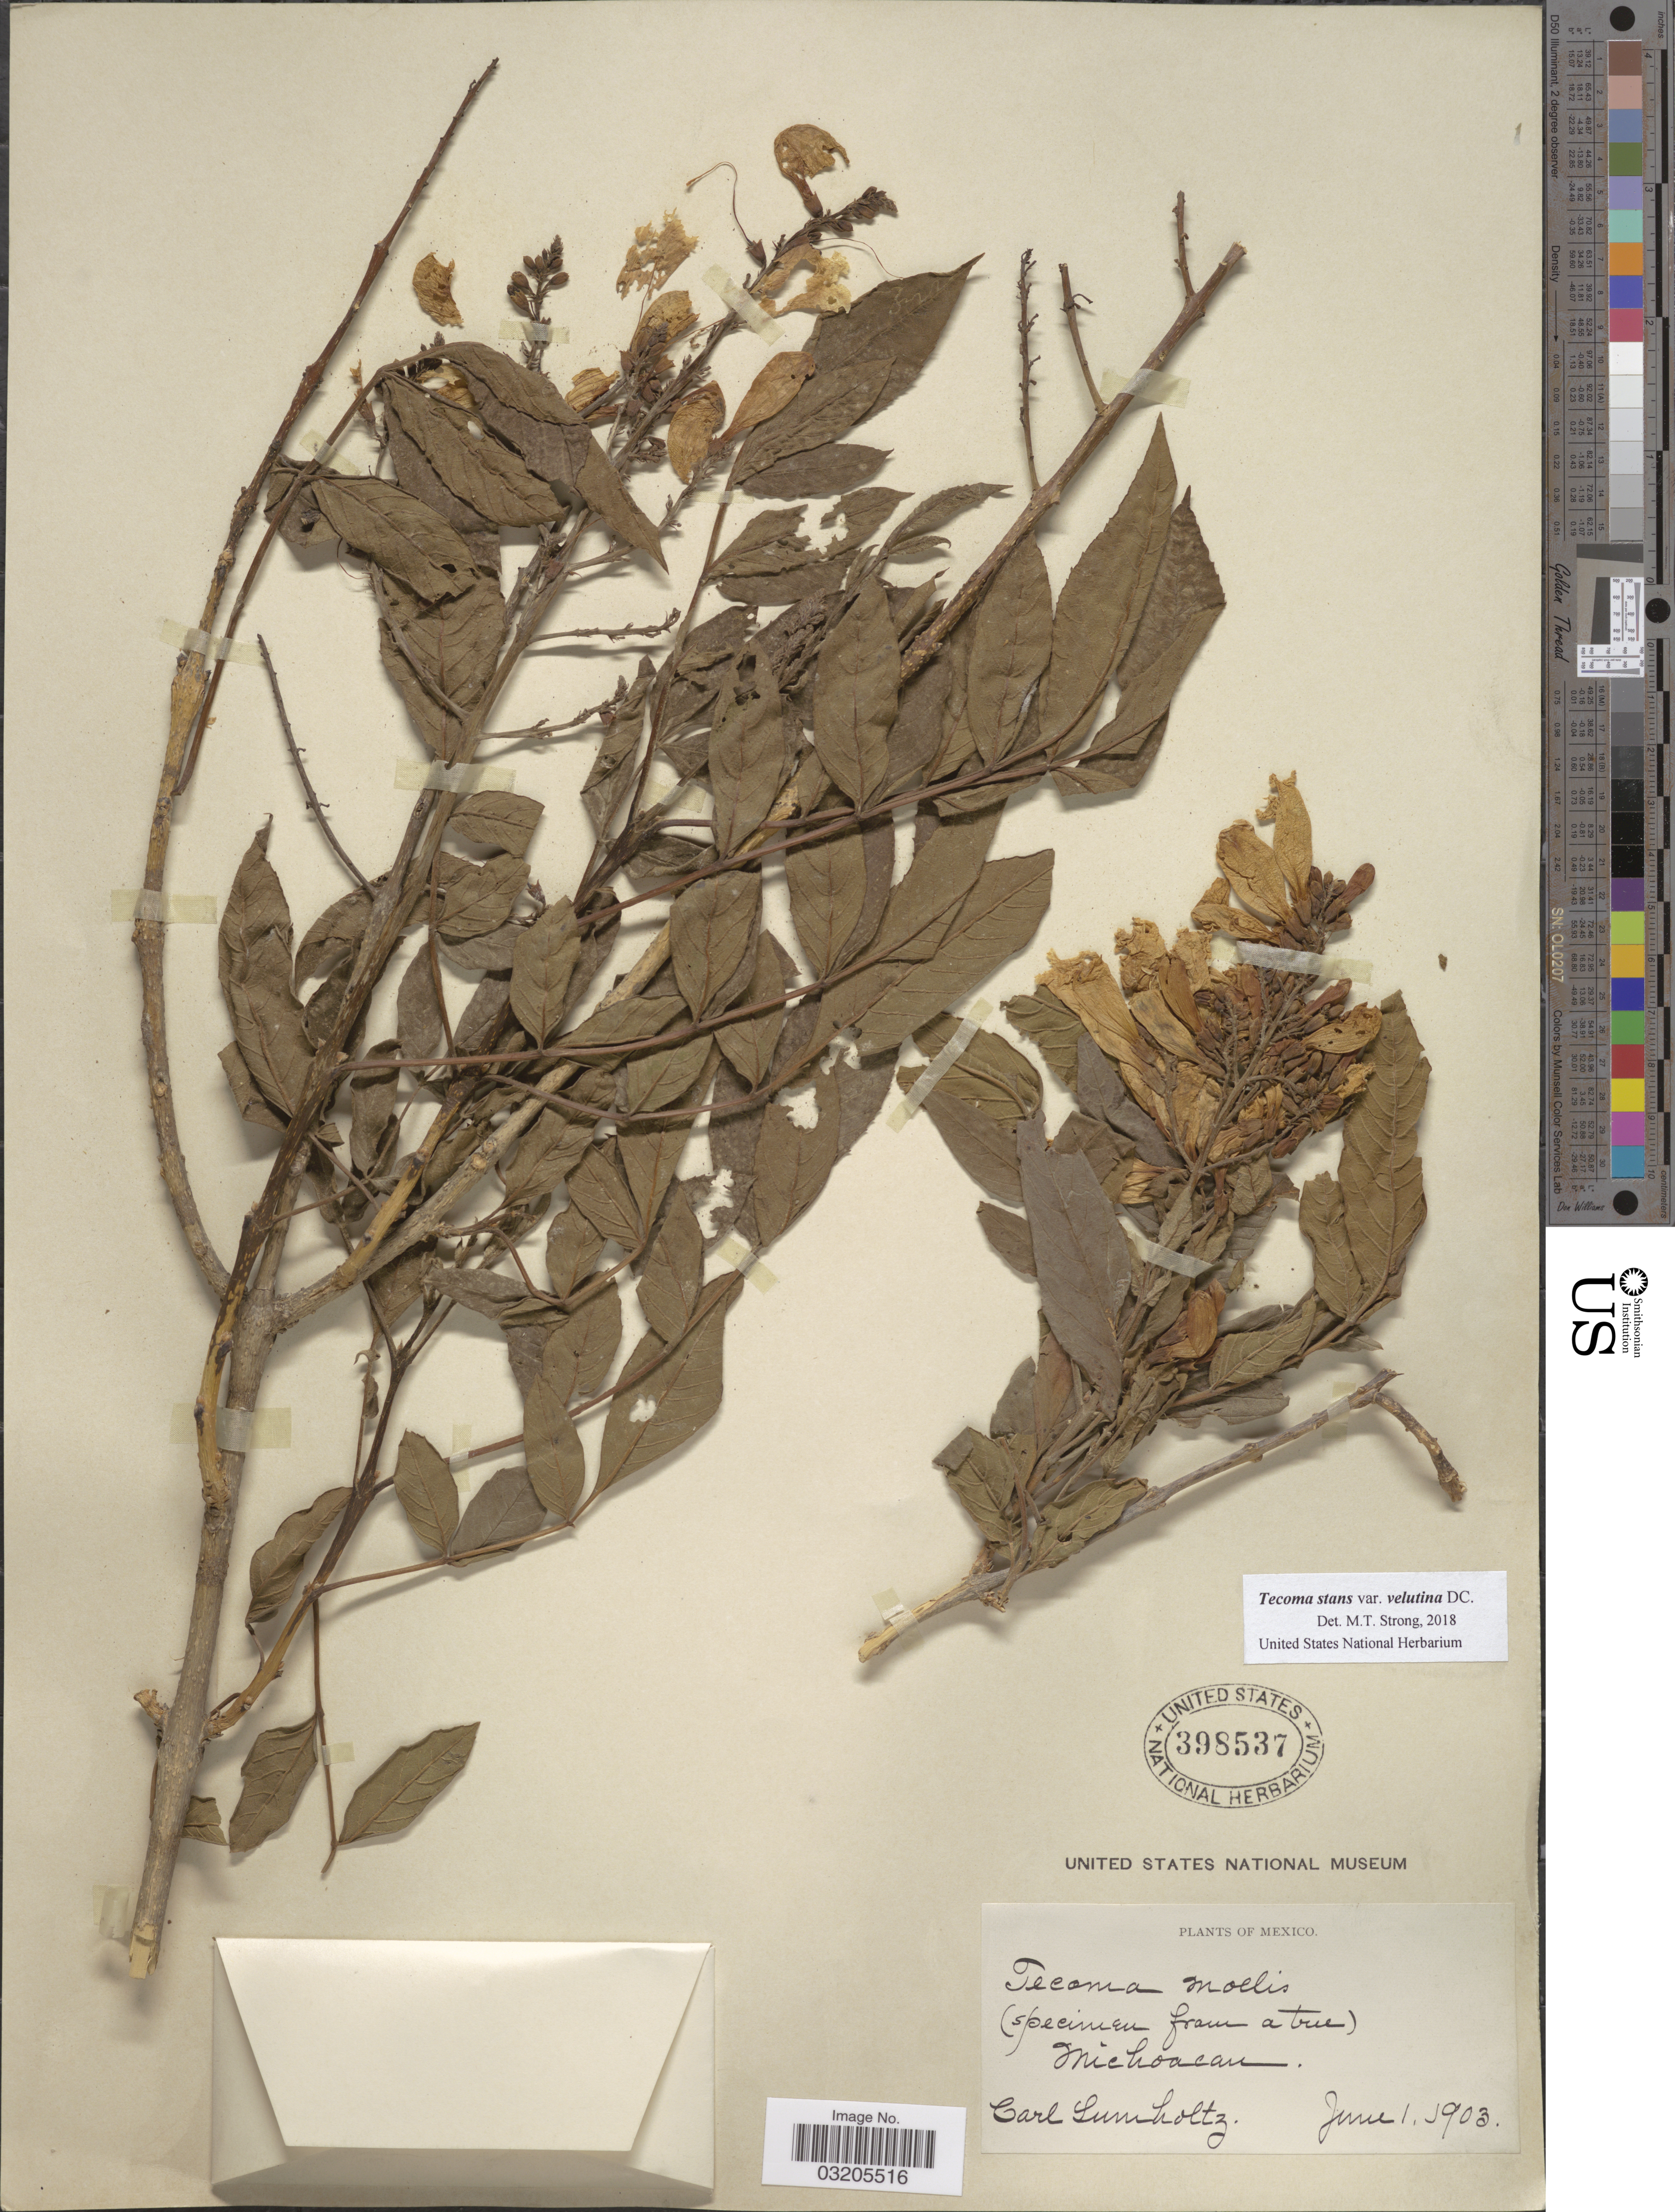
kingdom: Plantae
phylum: Tracheophyta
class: Magnoliopsida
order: Lamiales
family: Bignoniaceae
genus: Tecoma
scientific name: Tecoma stans var. velutina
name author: DC.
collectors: C. Lumholtz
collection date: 1903-06-01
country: Mexico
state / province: Michoacán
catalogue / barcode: US 398537